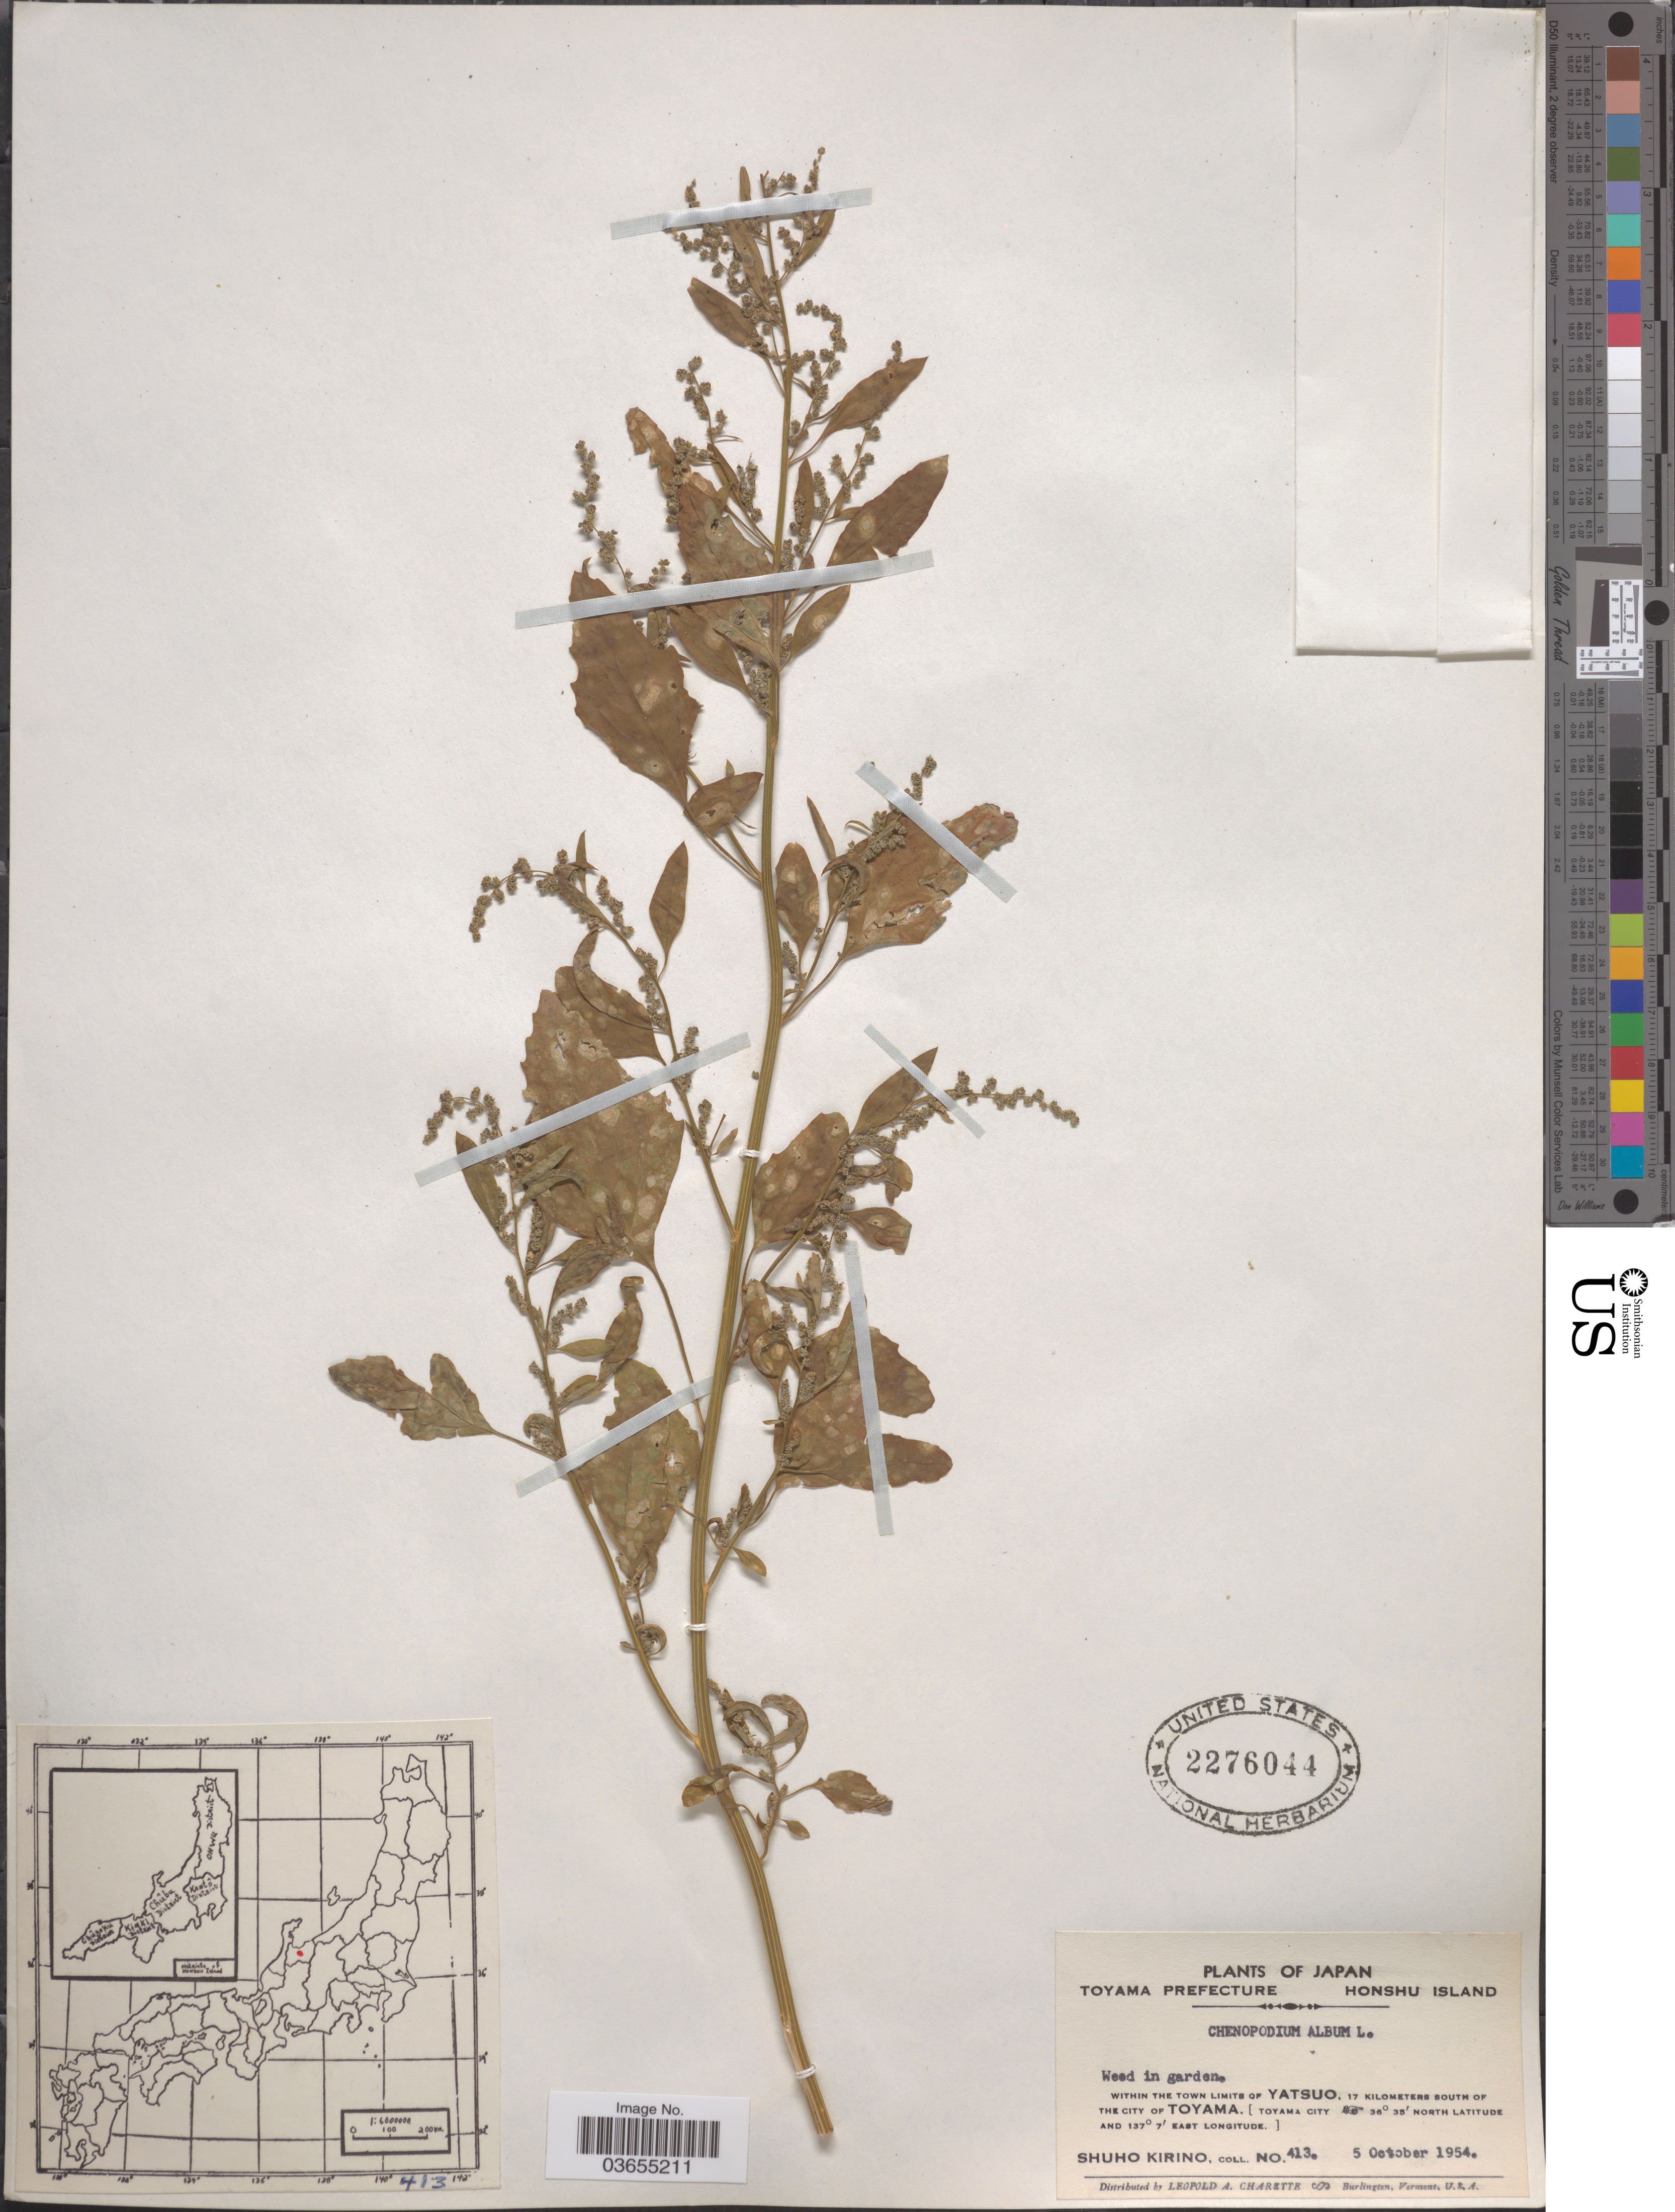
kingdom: Plantae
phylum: Tracheophyta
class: Magnoliopsida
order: Caryophyllales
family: Amaranthaceae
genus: Chenopodium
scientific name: Chenopodium album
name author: L.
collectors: S. Kirino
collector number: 413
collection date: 1954-10-05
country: Japan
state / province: Toyama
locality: Toyama Prefecture. Honshu Island. Within the town limits of Yatsuo, 17 kilometers south of the City of Toyama.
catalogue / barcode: US 2276044